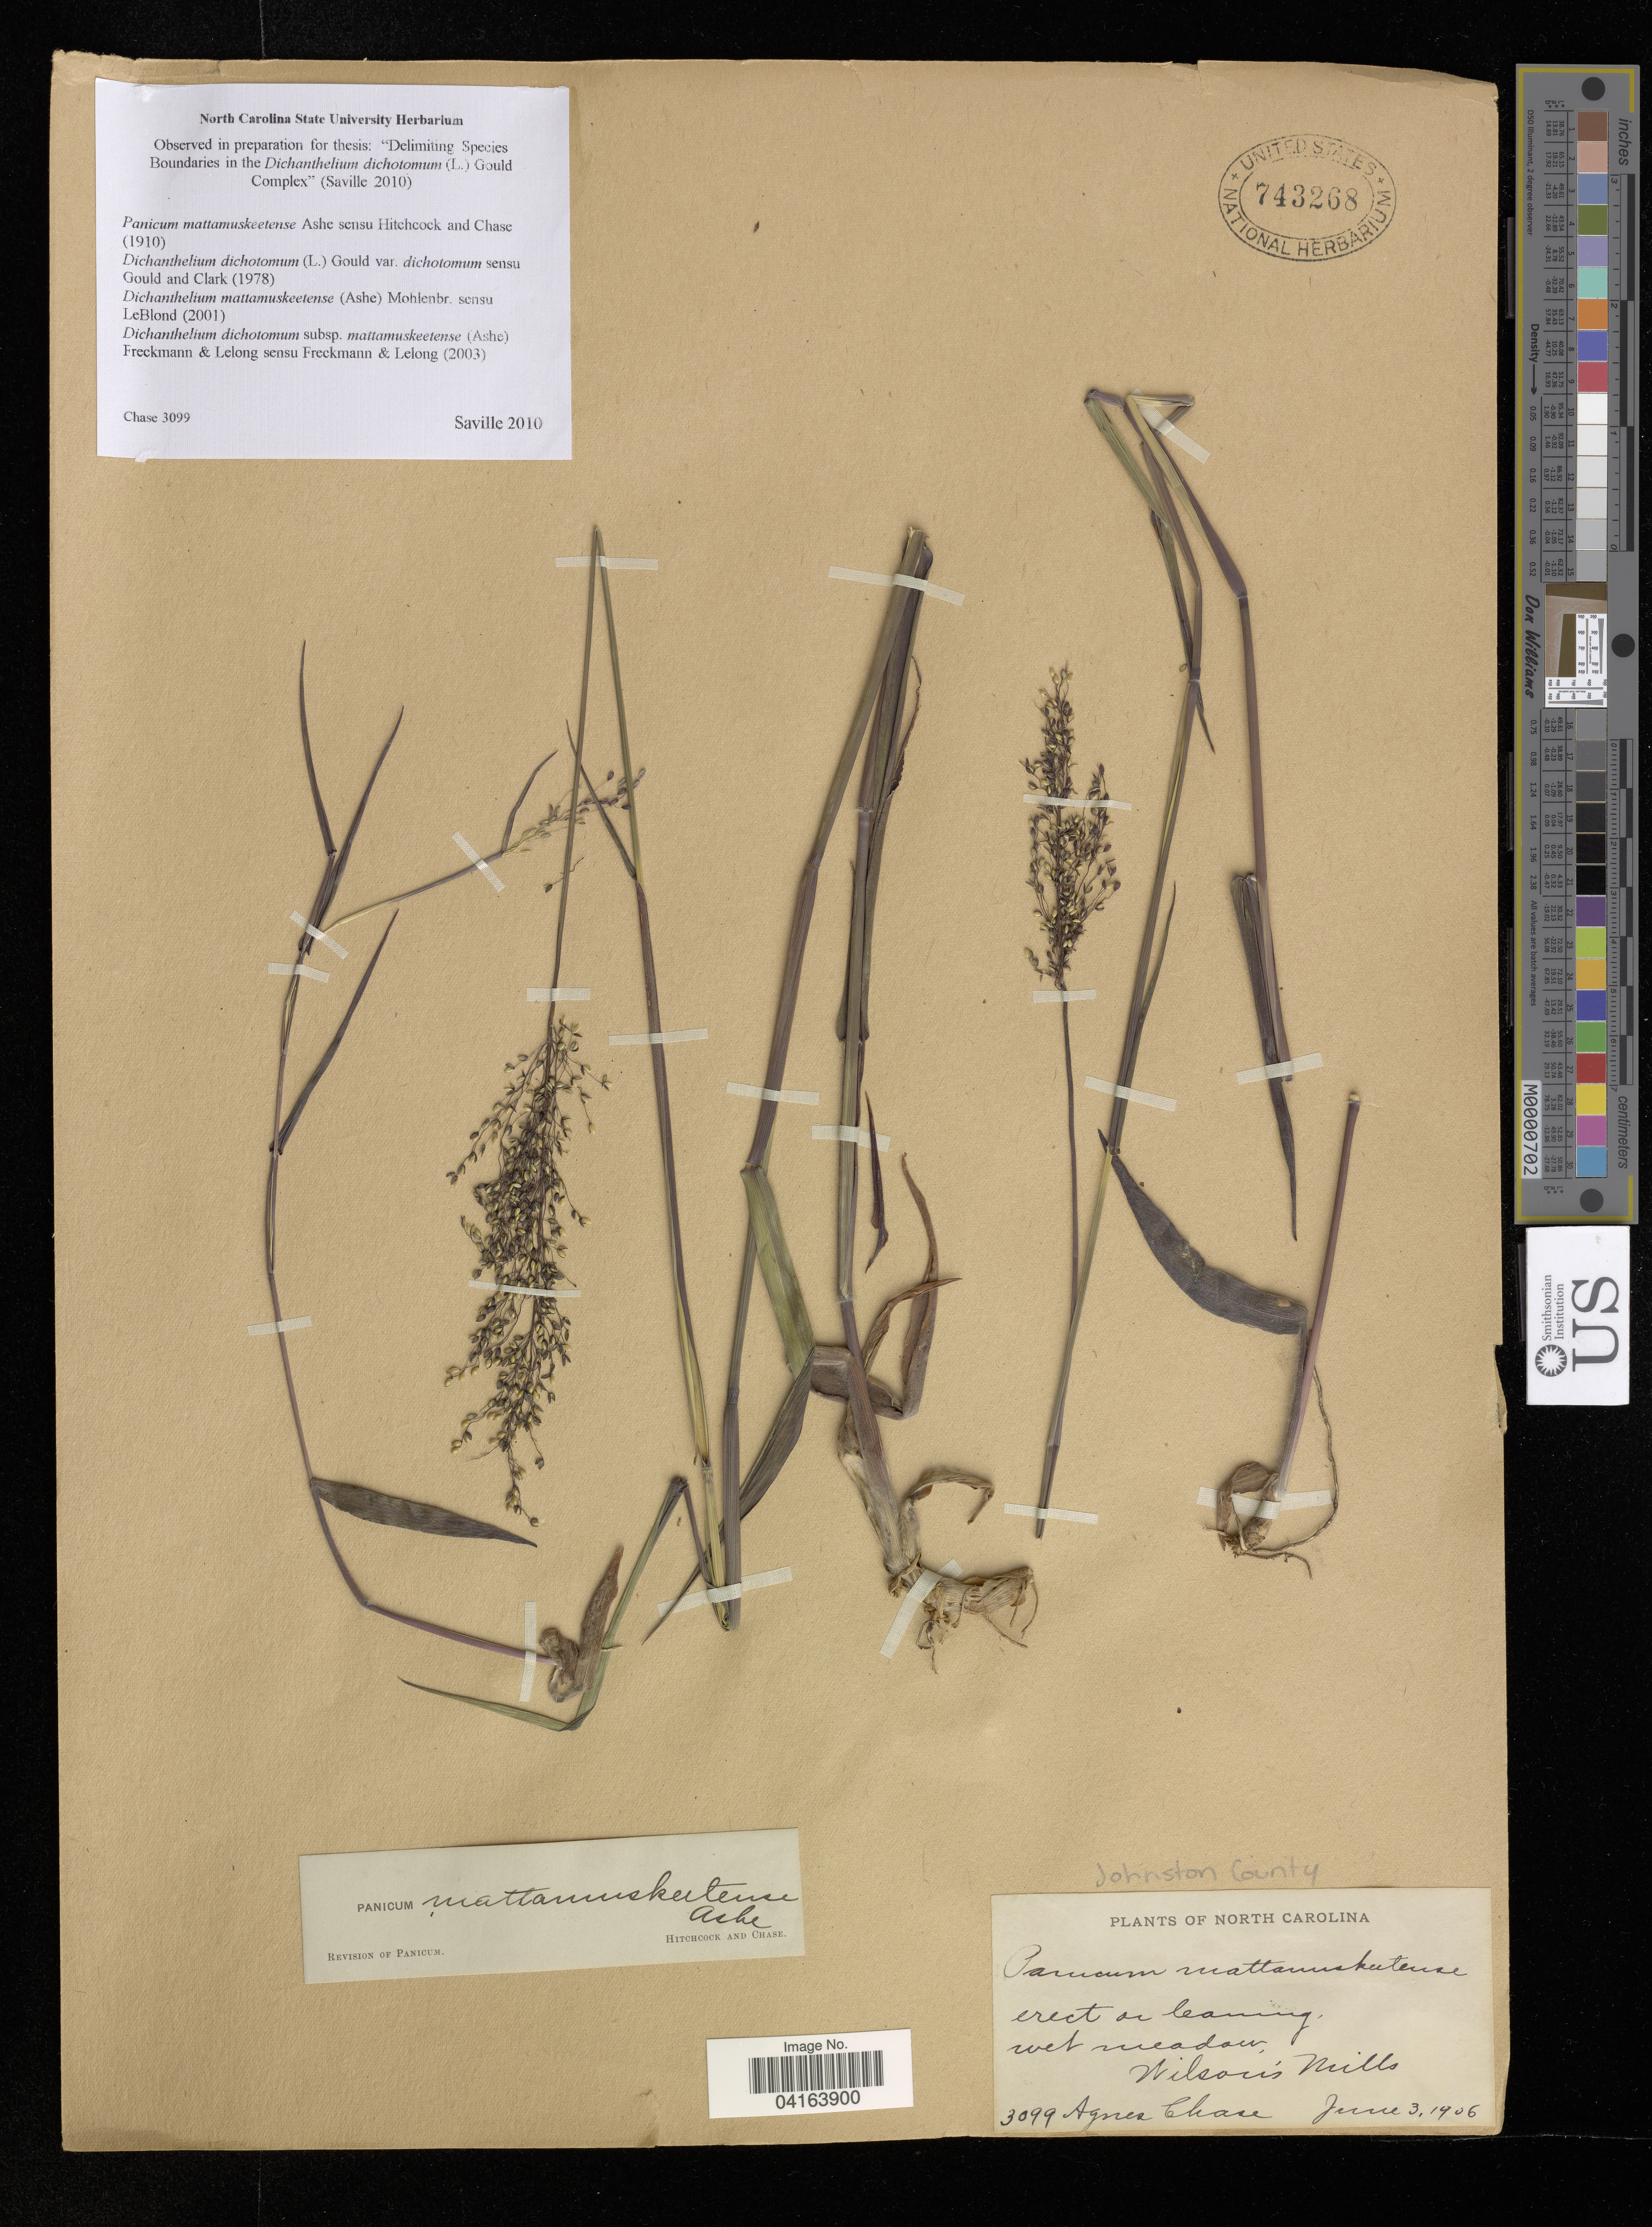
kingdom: Plantae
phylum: Tracheophyta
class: Liliopsida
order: Poales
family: Poaceae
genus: Dichanthelium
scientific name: Dichanthelium dichotomum subsp. mattamuskeetense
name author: (Ashe) Freckmann & Lelong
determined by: Saville, A. C., (NCSC), North Carolina State University (UNITED STATES)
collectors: A. Chase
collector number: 3099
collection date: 1906-06-03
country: United States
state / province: North Carolina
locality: Johnson County. Wilson's Mills.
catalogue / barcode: US 743268